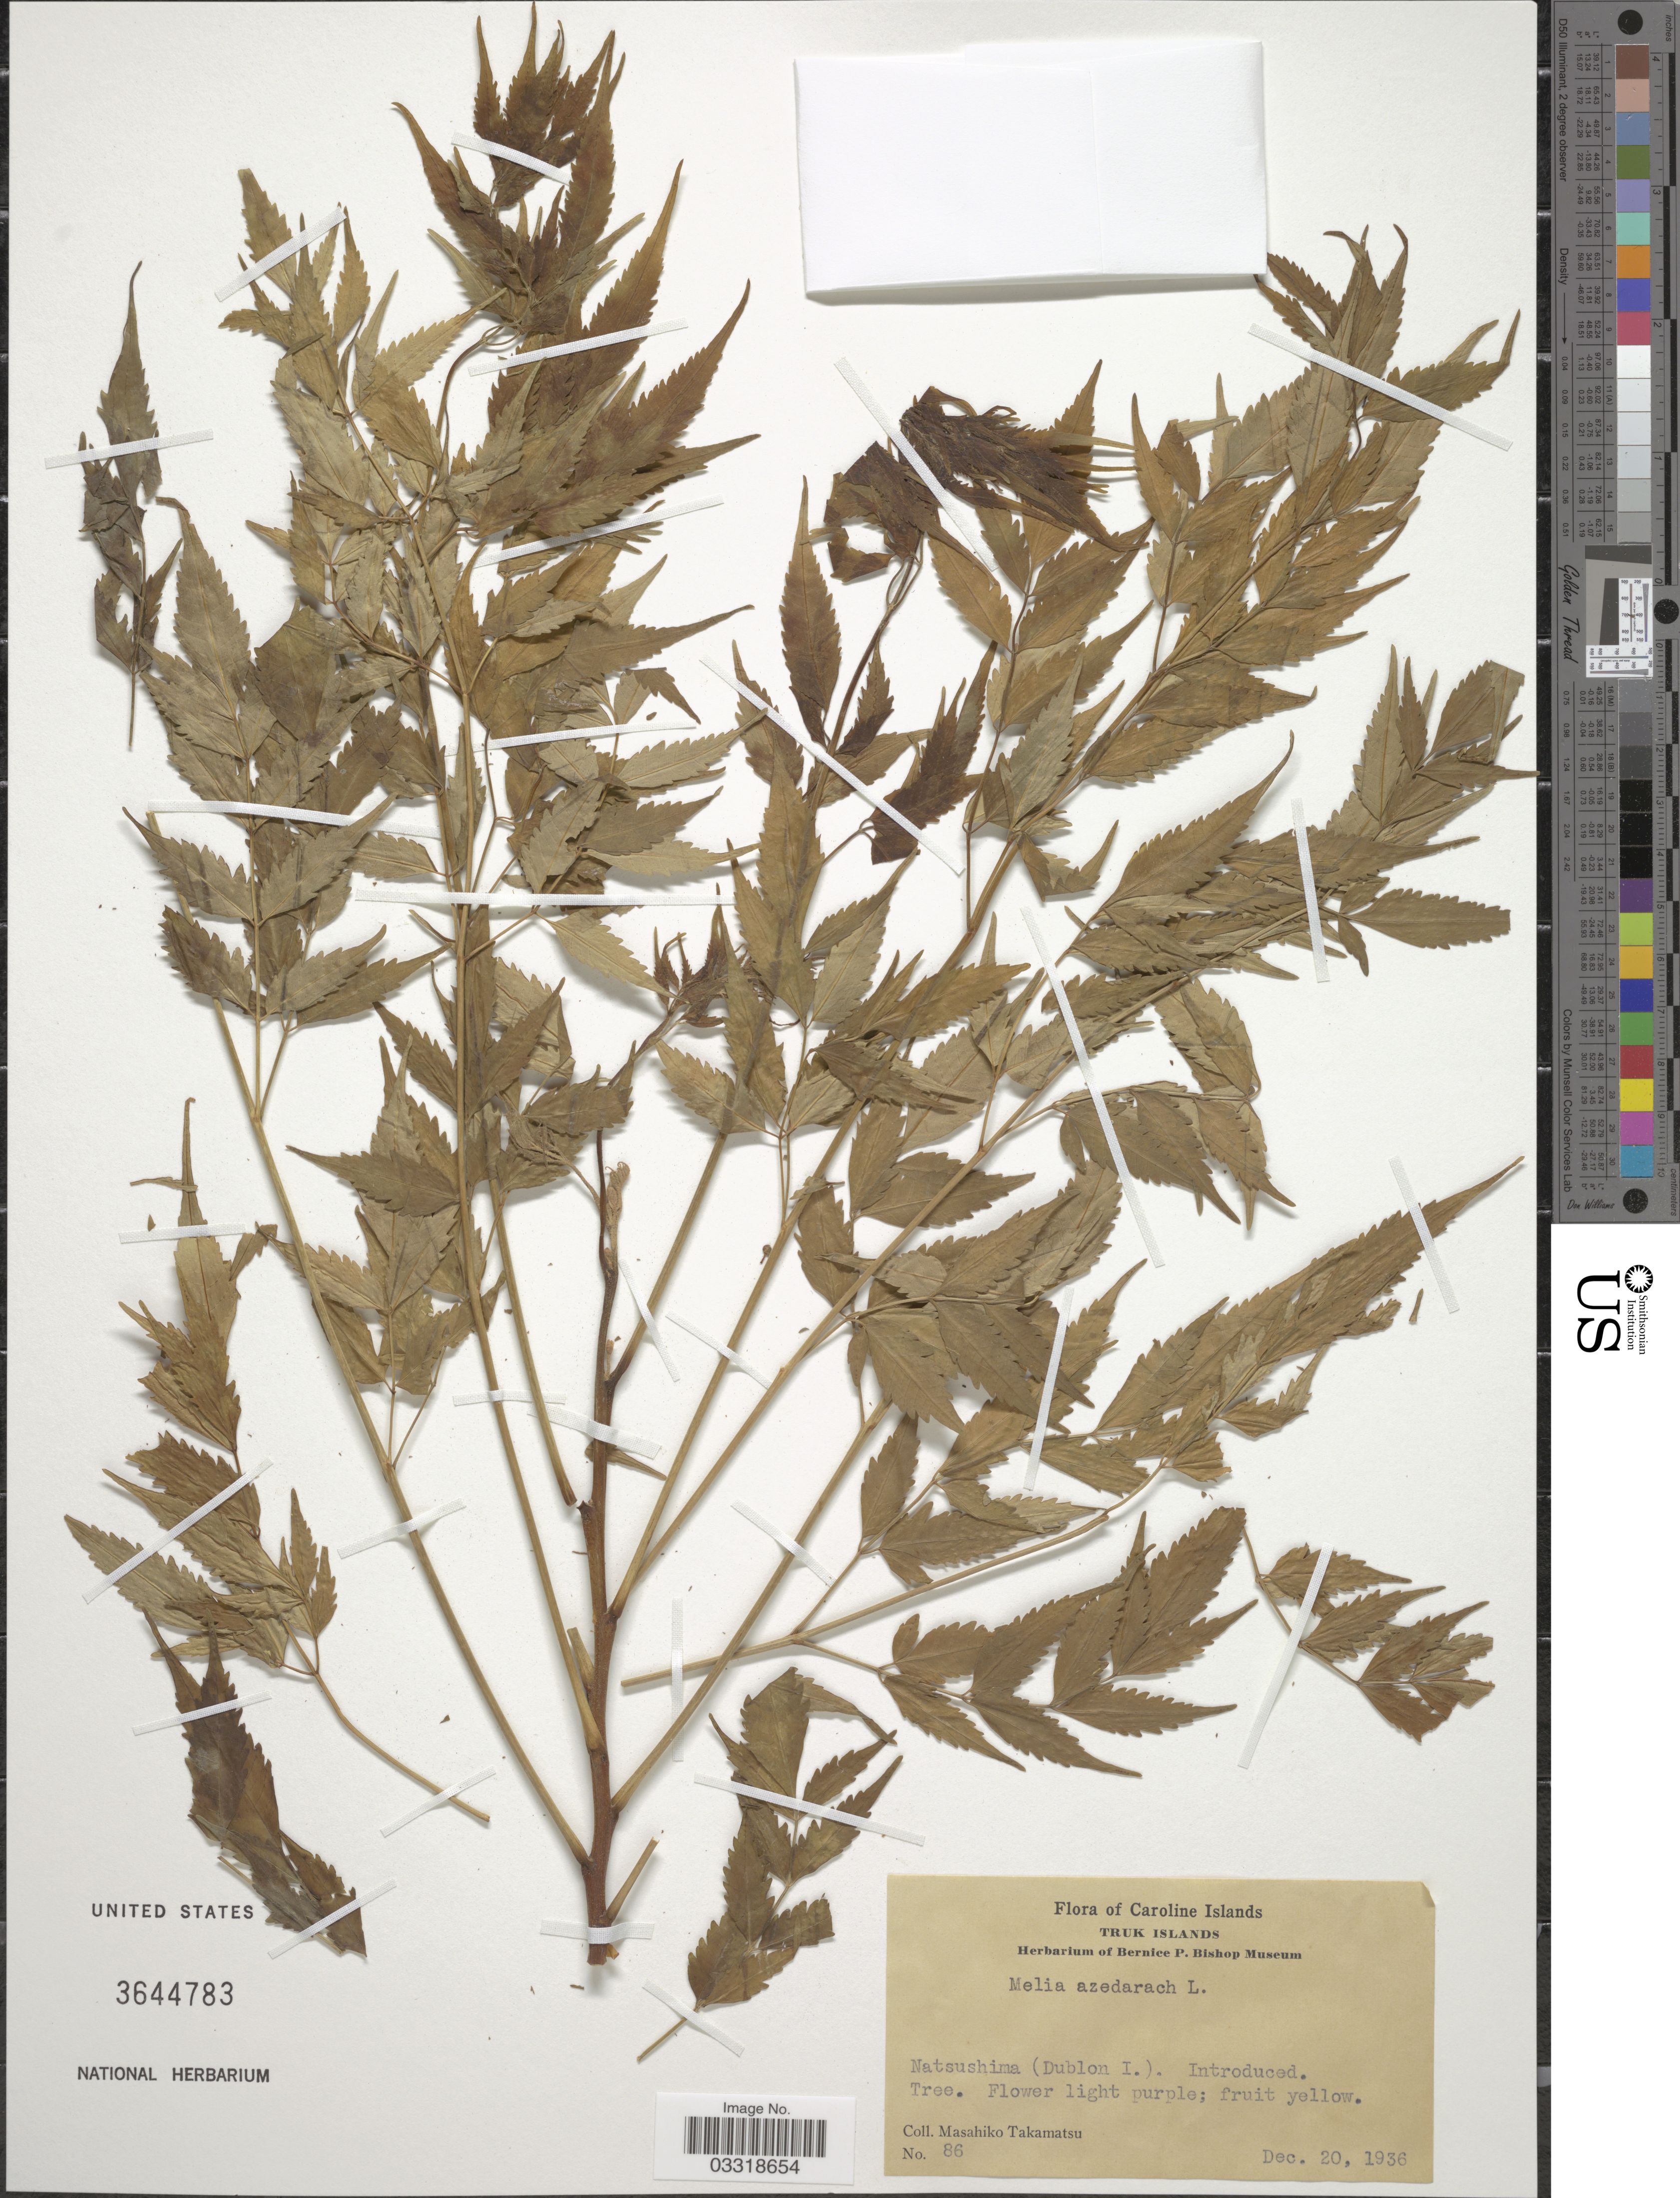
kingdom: Plantae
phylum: Tracheophyta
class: Magnoliopsida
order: Sapindales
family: Meliaceae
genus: Melia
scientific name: Melia azedarach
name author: L.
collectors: M. Takamatsu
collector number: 86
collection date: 1936-12-20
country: Micronesia, Federated States of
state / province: Truk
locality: Caroline Islands. Truk Islands. Natusushima (Dublon I.). [unsure placement]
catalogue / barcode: US 3644783